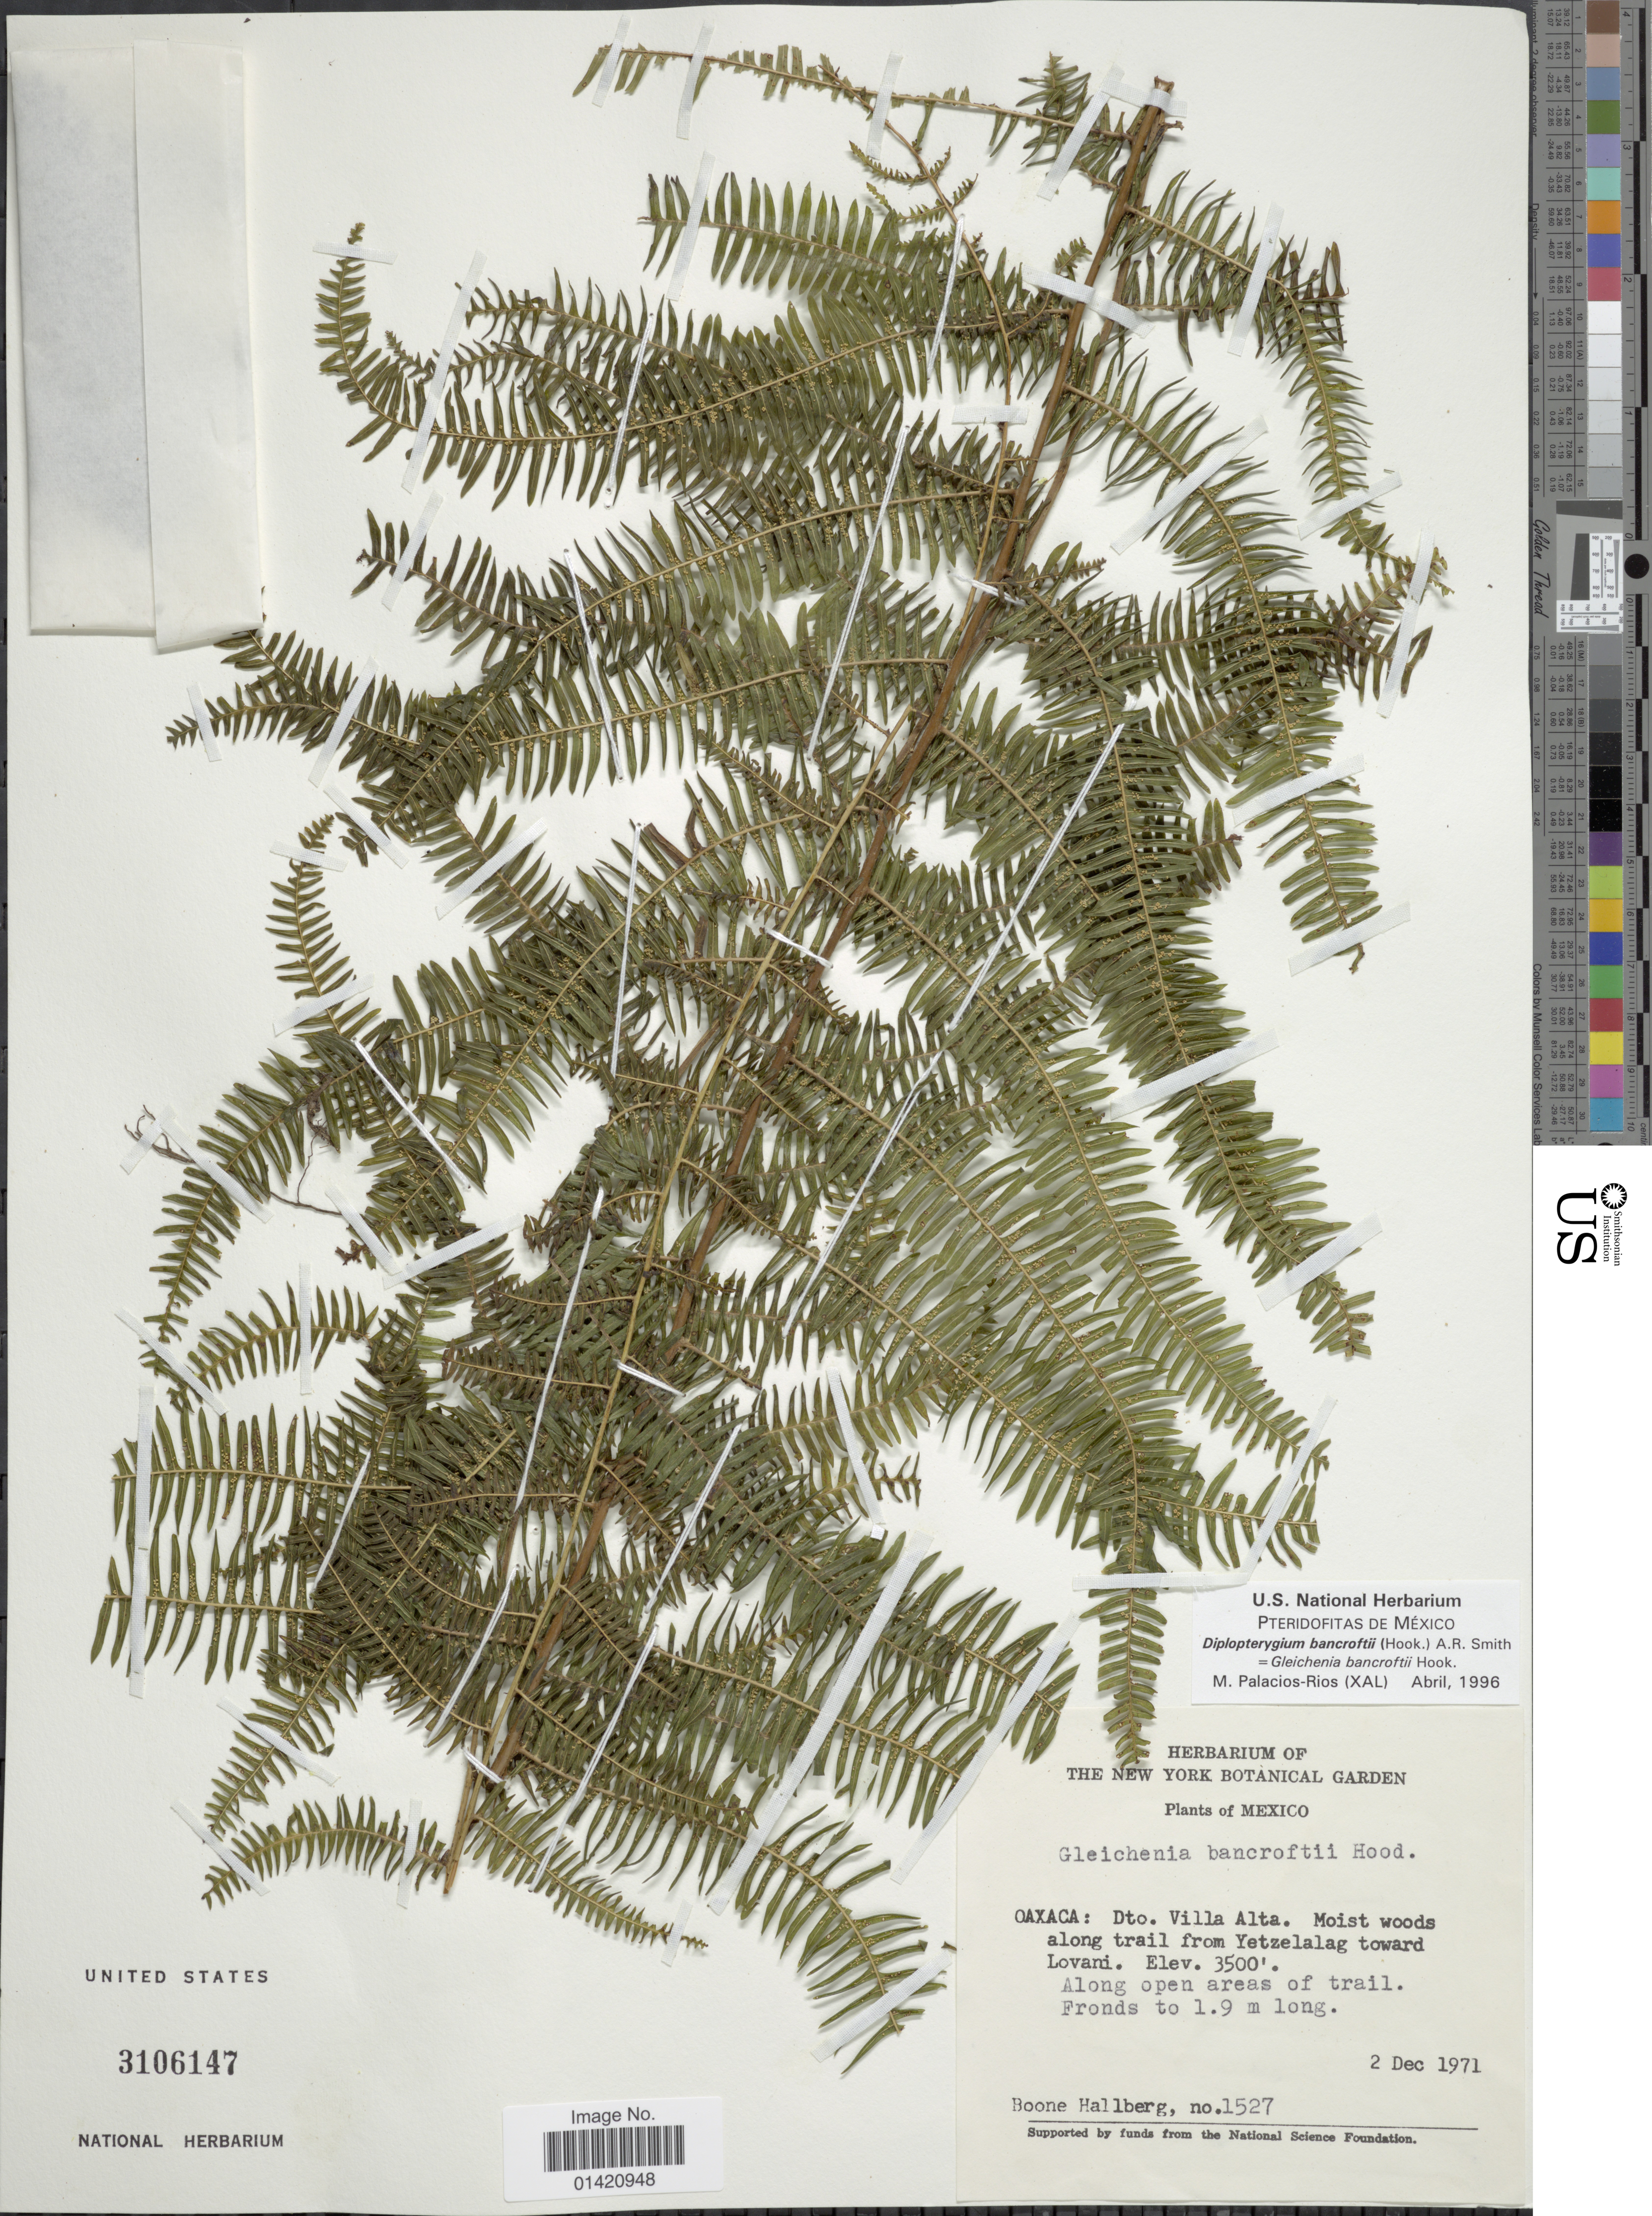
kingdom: Plantae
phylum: Tracheophyta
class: Polypodiopsida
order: Gleicheniales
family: Gleicheniaceae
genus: Diplopterygium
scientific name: Diplopterygium bancroftii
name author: (Hook.) A.R. Sm.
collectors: B. Hallberg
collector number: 1527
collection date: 1971-12-02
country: Mexico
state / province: Oaxaca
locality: Dto Villa Alta. Moist woods along trail from Yetzelalag toward Lovani, Along open areas of trail Fronds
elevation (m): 1067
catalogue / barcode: US 3106147